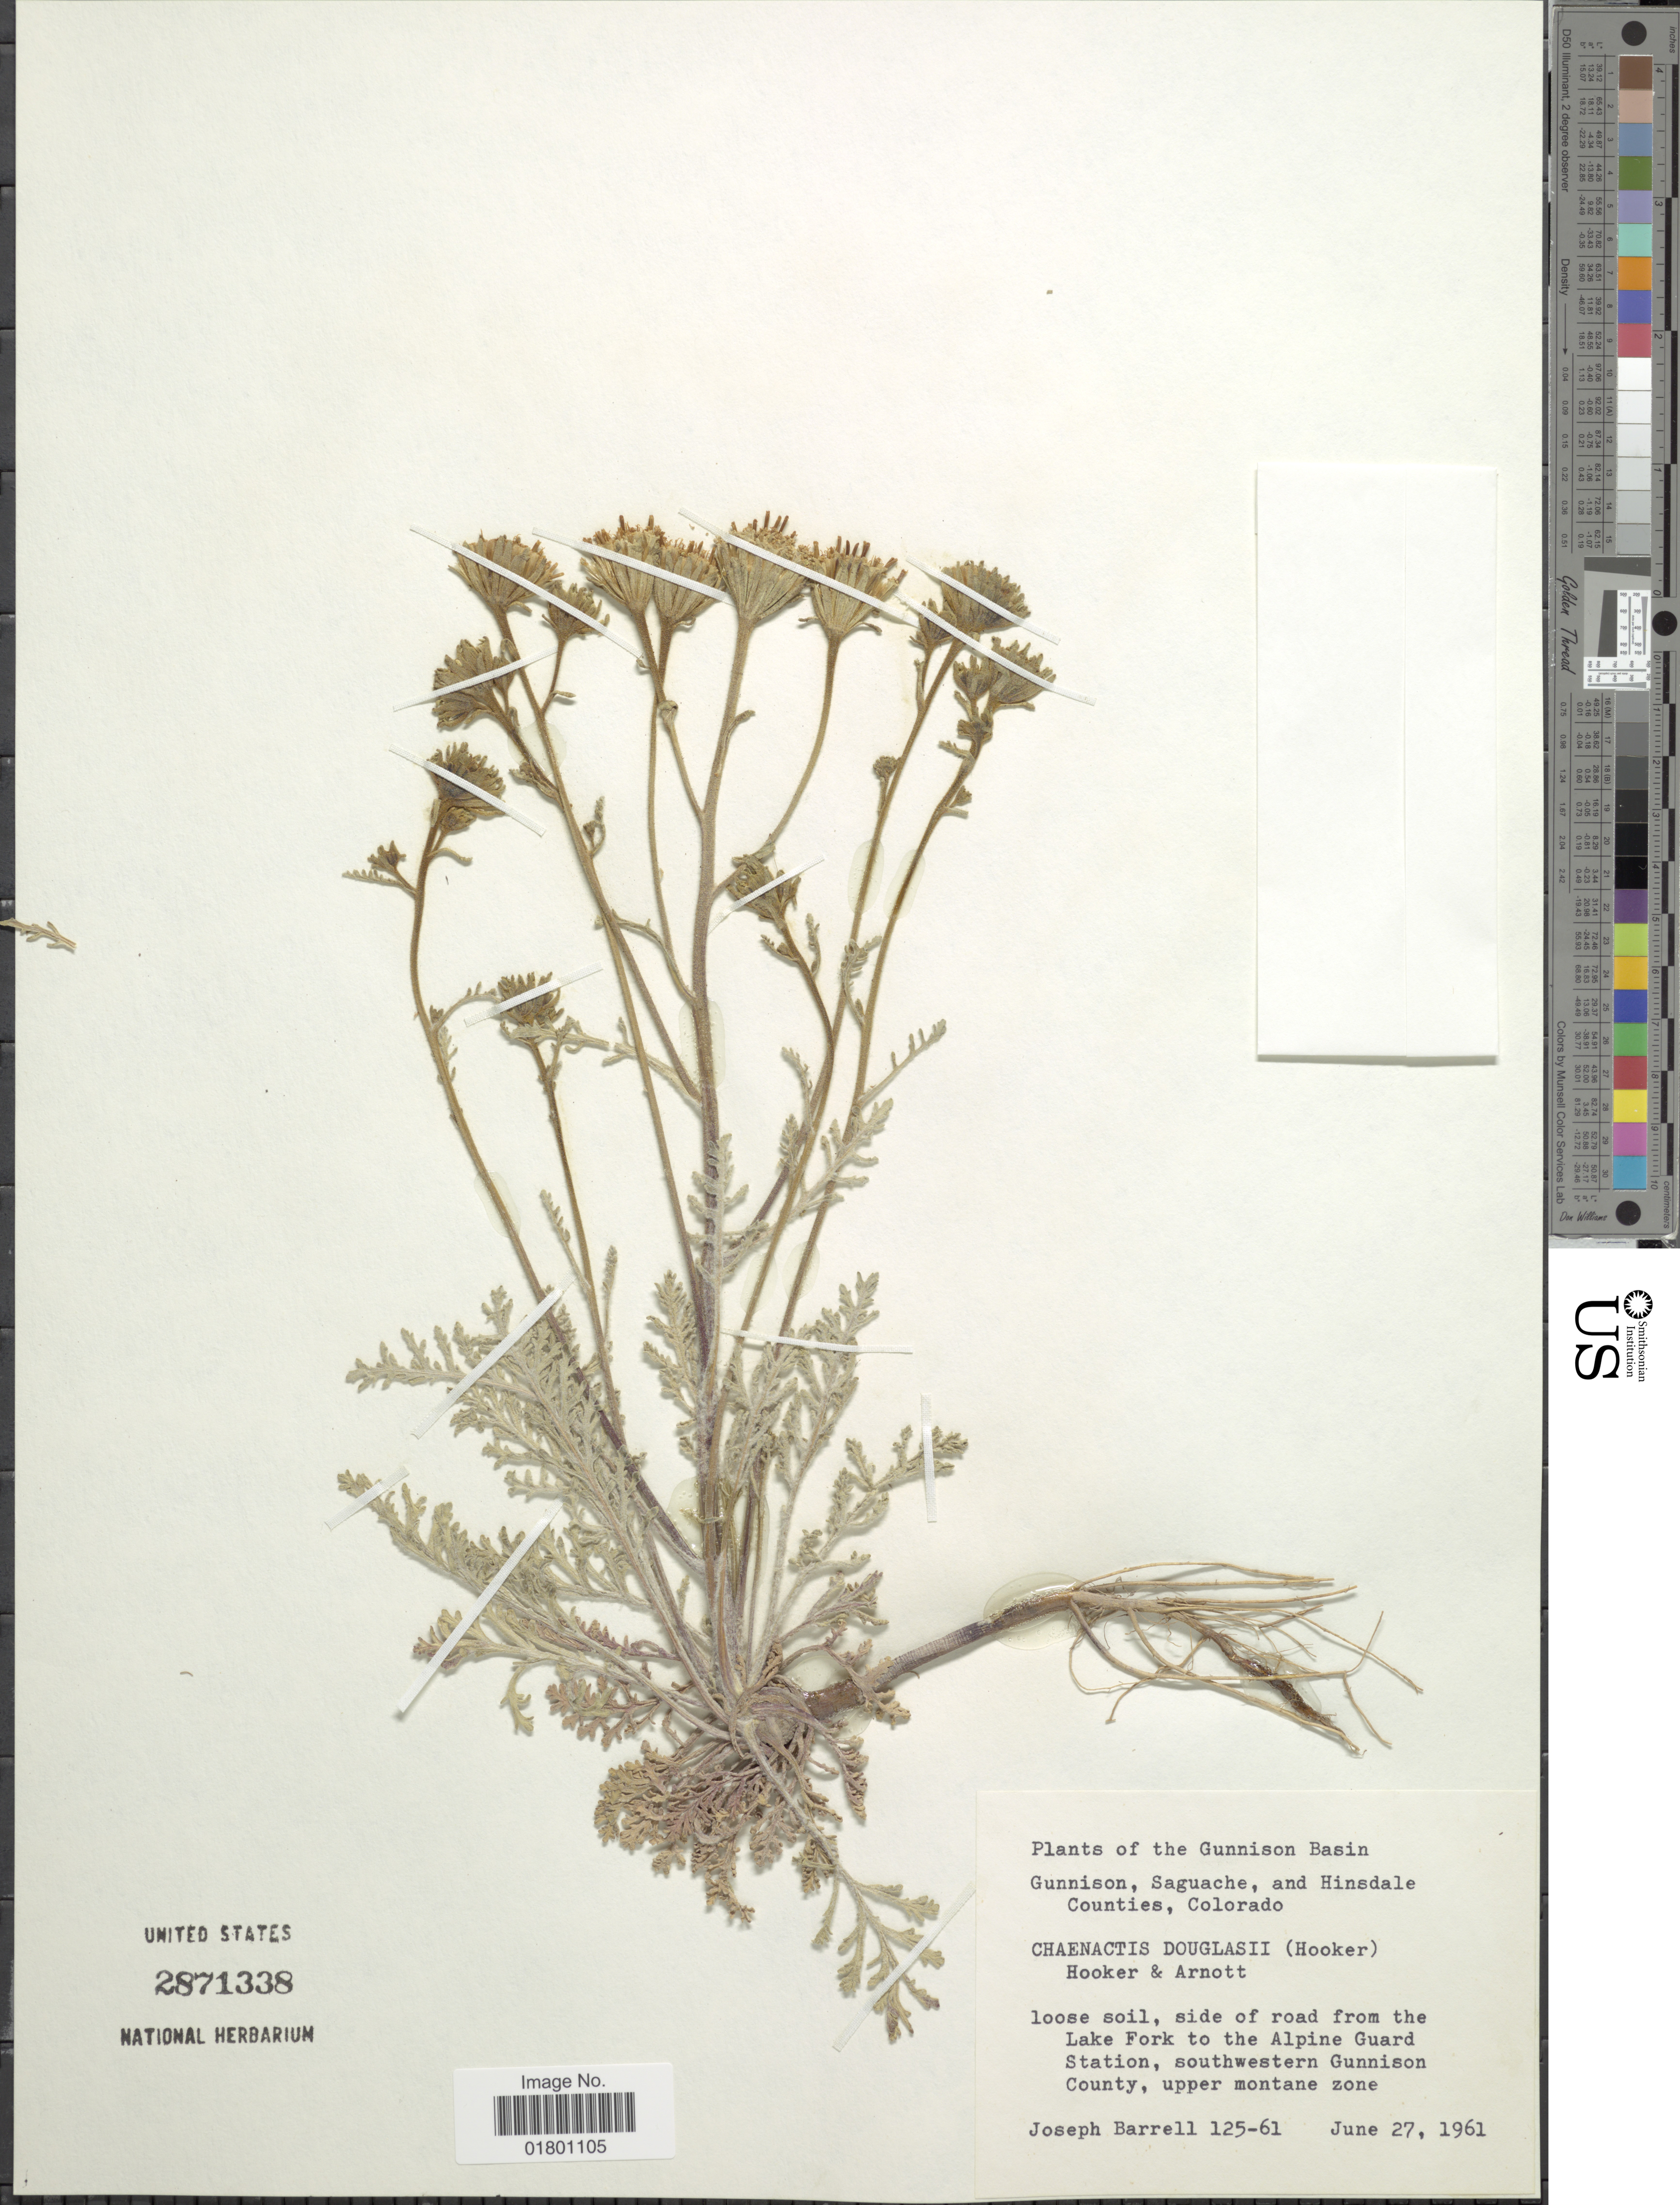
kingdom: Plantae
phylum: Tracheophyta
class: Magnoliopsida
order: Asterales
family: Asteraceae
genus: Chaenactis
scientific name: Chaenactis douglasii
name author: Hook. & Arn.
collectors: J. Barrell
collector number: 125-61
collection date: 1961-06-27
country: United States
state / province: Colorado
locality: Gunnison Basin, Gunnison, Saguache, and Hinsdale Counties, loose soil, side of road from the Lake Fork to the Alpine Guard Station, southwestern Gunnison County, upper montane zone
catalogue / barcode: US 2871338